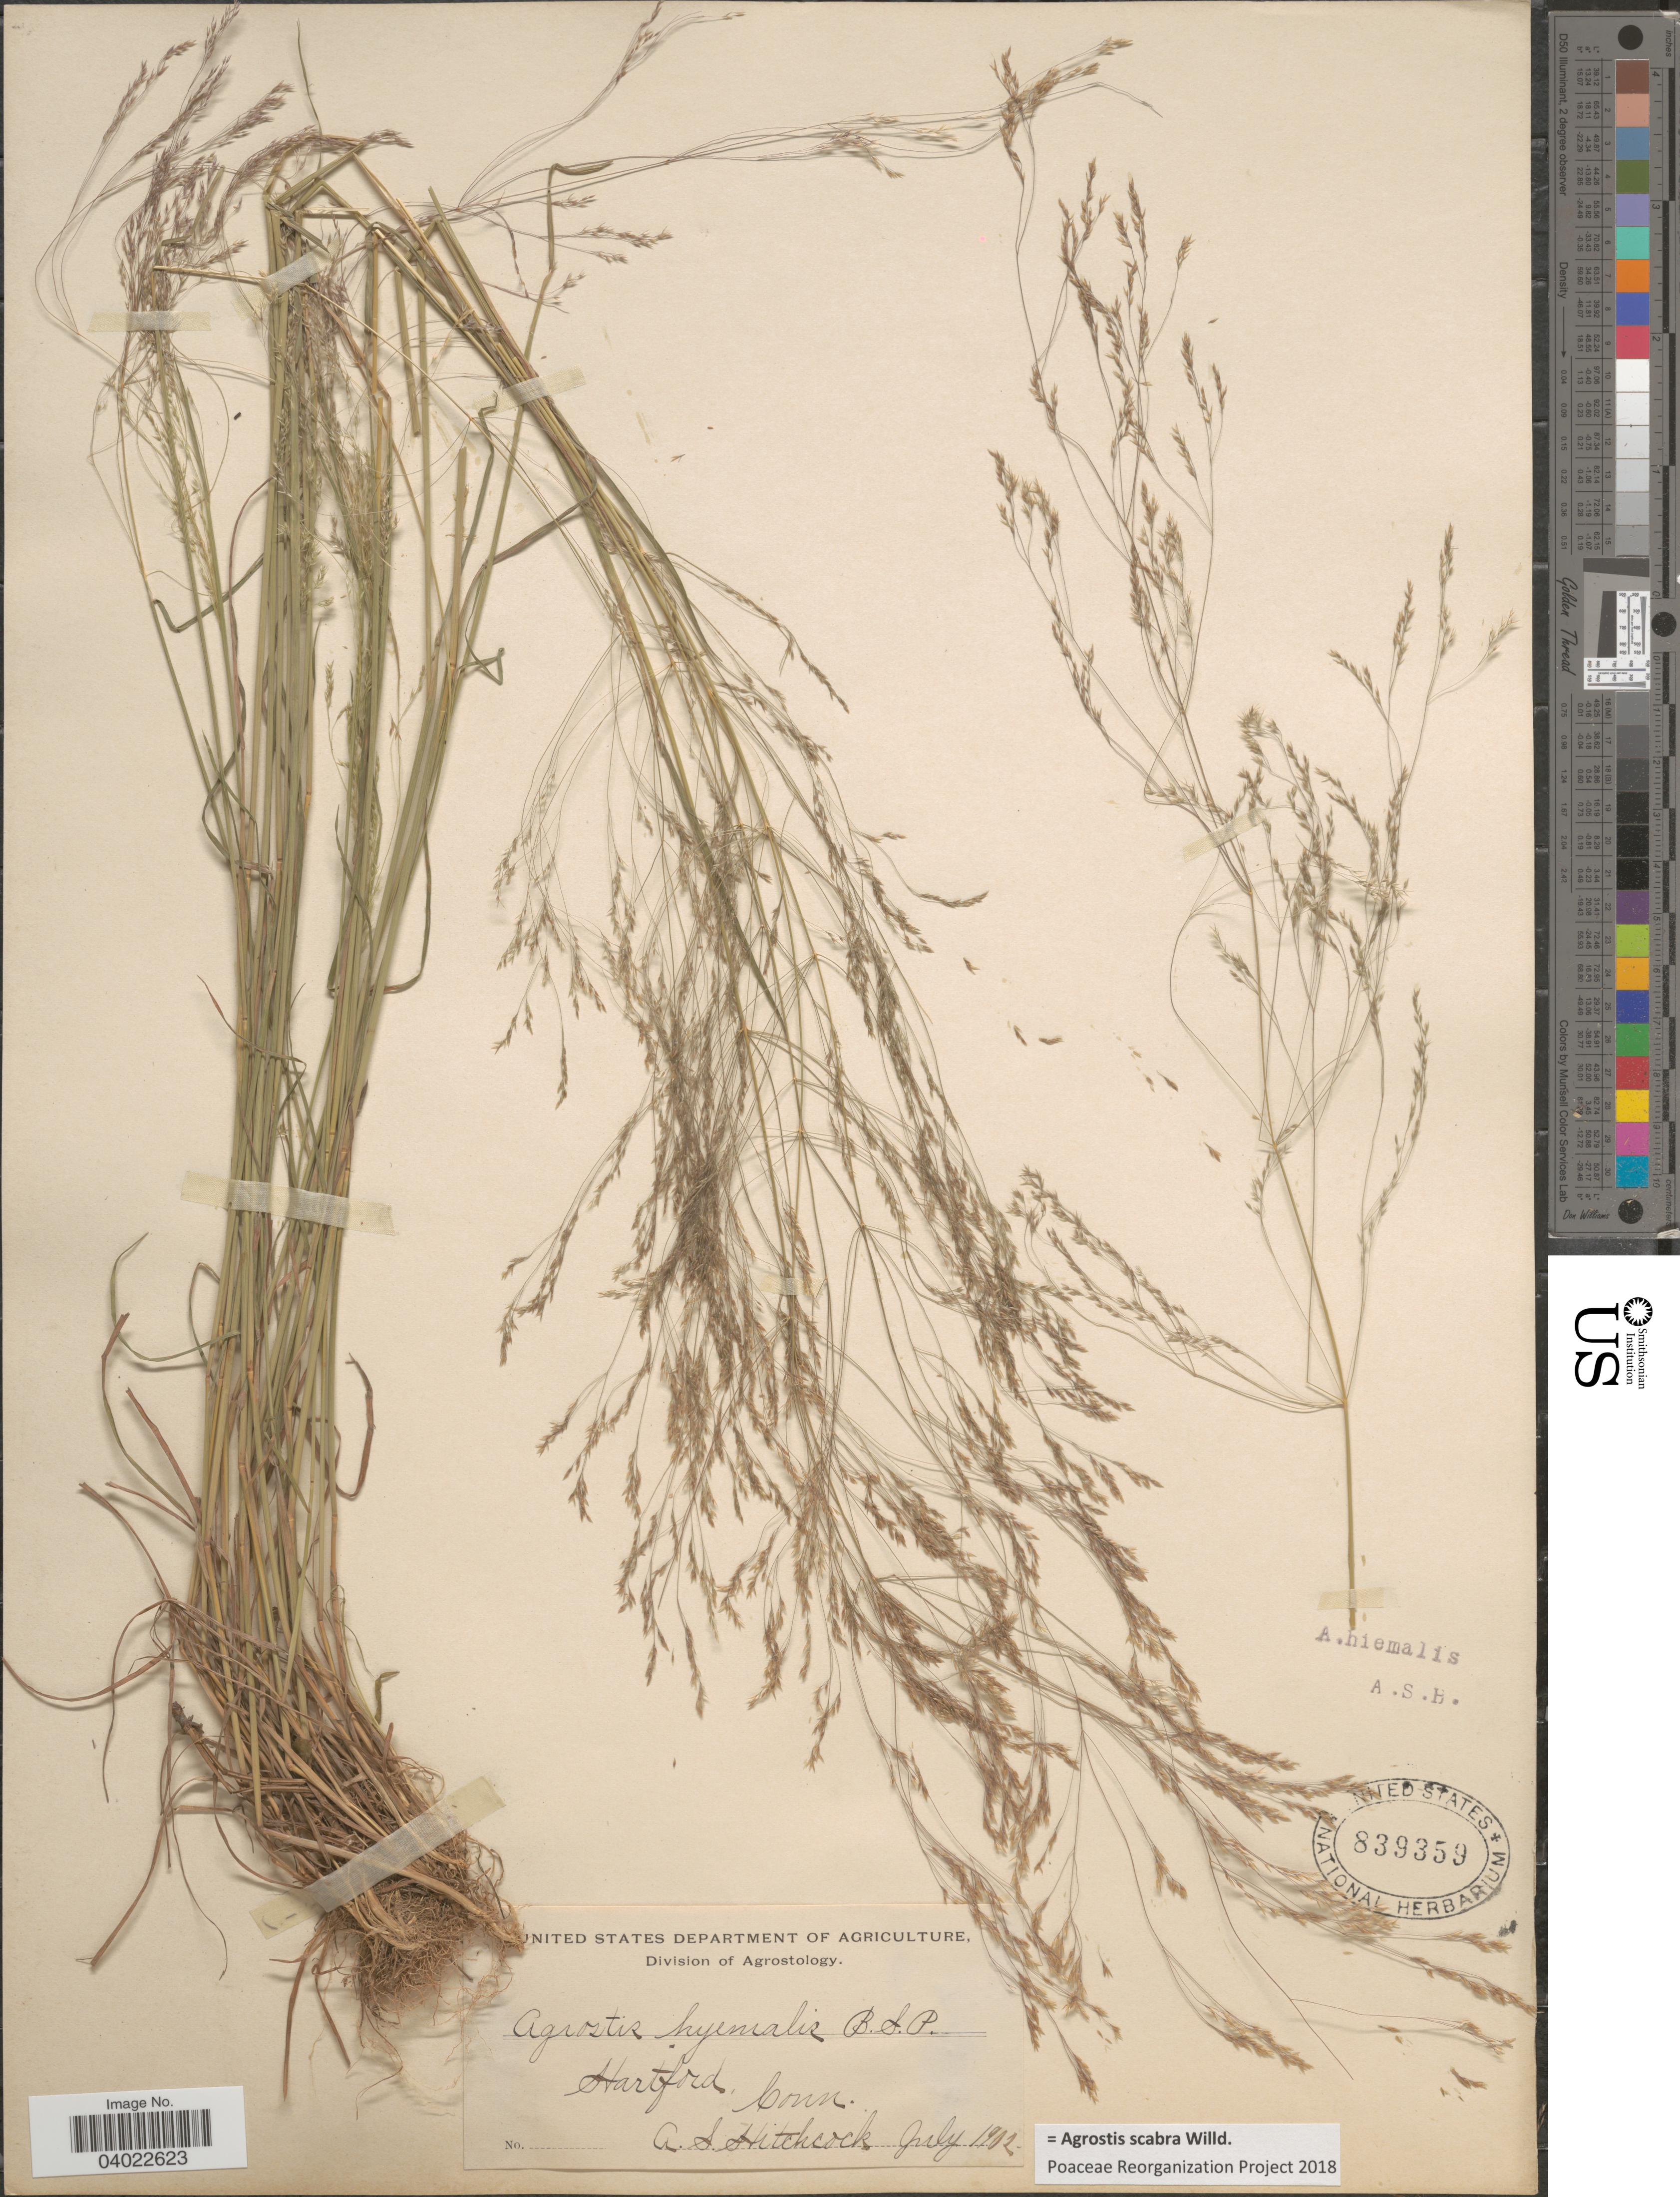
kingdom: Plantae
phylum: Tracheophyta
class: Liliopsida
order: Poales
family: Poaceae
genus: Agrostis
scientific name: Agrostis scabra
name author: Willd.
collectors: A. S. Hitchcock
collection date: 1902-07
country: United States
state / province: Connecticut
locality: Hartford.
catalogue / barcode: US 839359